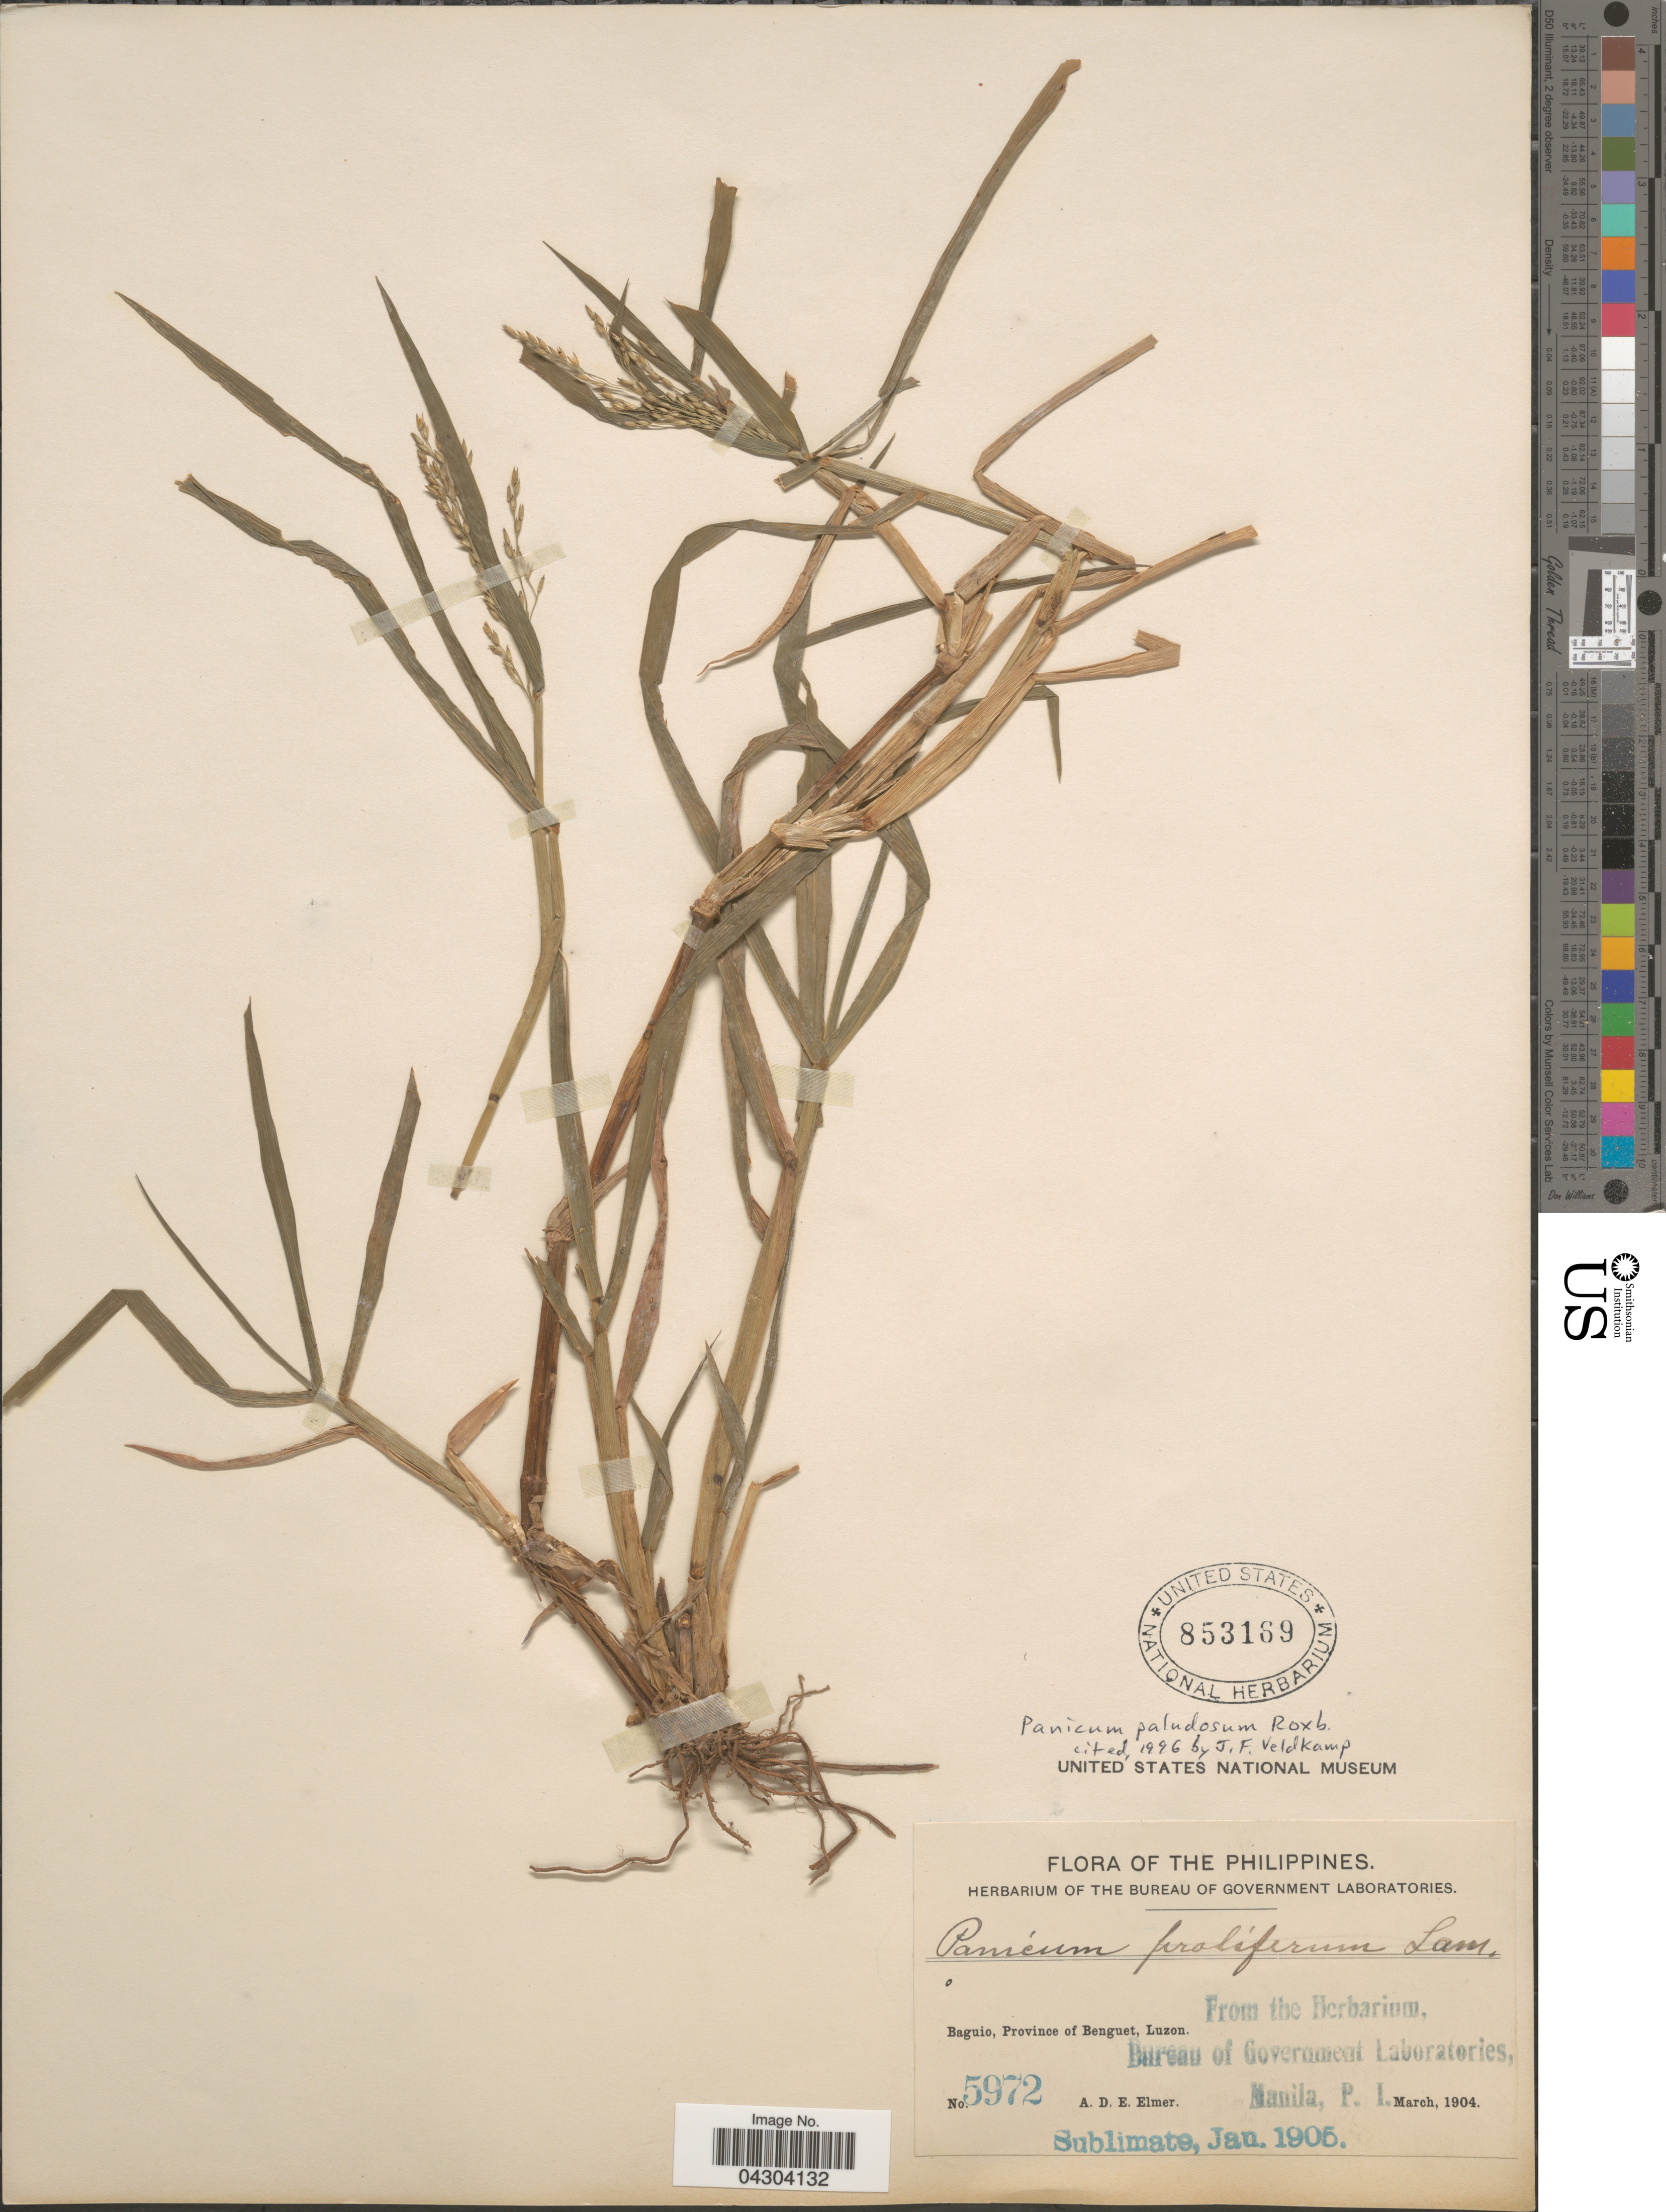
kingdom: Plantae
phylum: Tracheophyta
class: Liliopsida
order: Poales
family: Poaceae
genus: Panicum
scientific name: Panicum paludosum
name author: Roxb.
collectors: A. D. E. Elmer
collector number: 5972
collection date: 1904-03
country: Philippines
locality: Baguio, Province of Benguet, Luzon.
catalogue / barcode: US 853169